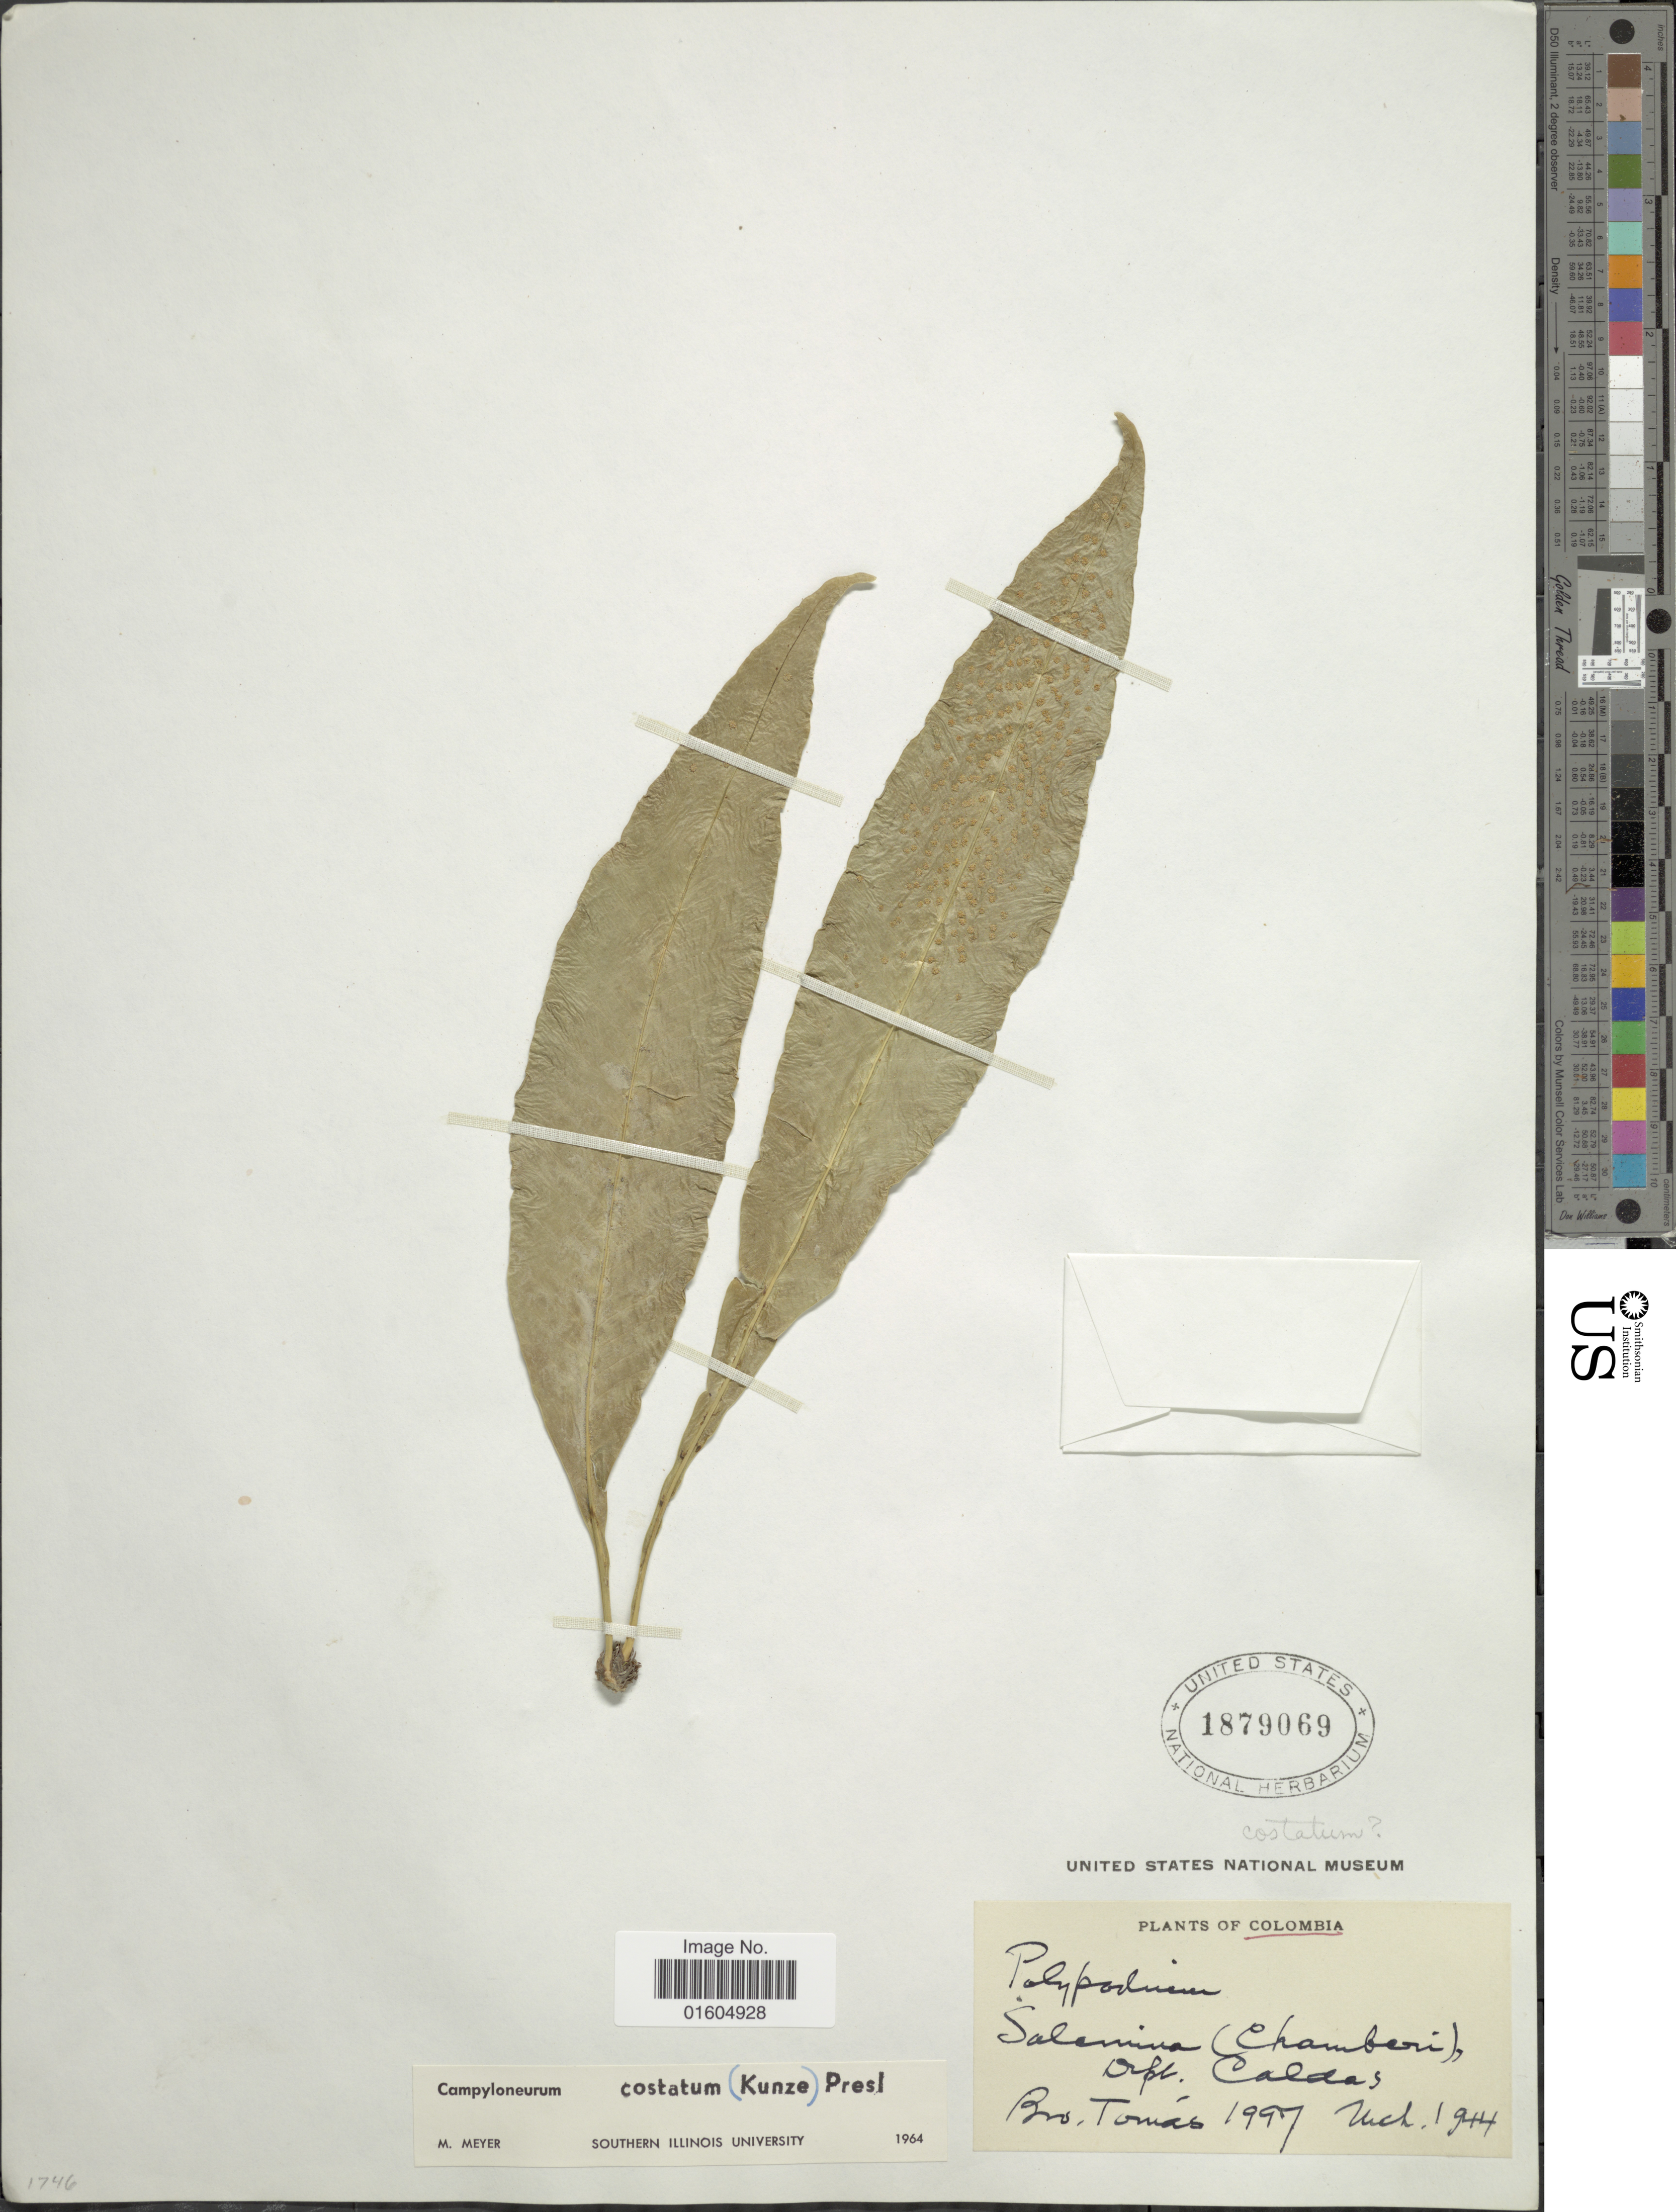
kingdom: Plantae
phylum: Tracheophyta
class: Polypodiopsida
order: Polypodiales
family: Polypodiaceae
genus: Campyloneurum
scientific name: Campyloneurum repens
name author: (Aubl.) C. Presl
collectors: B. Tomas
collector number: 1997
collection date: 1944-03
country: Colombia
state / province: Caldas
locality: Colombia. Salamina (Chamberi), Dept. Caldas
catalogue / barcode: US 1879069